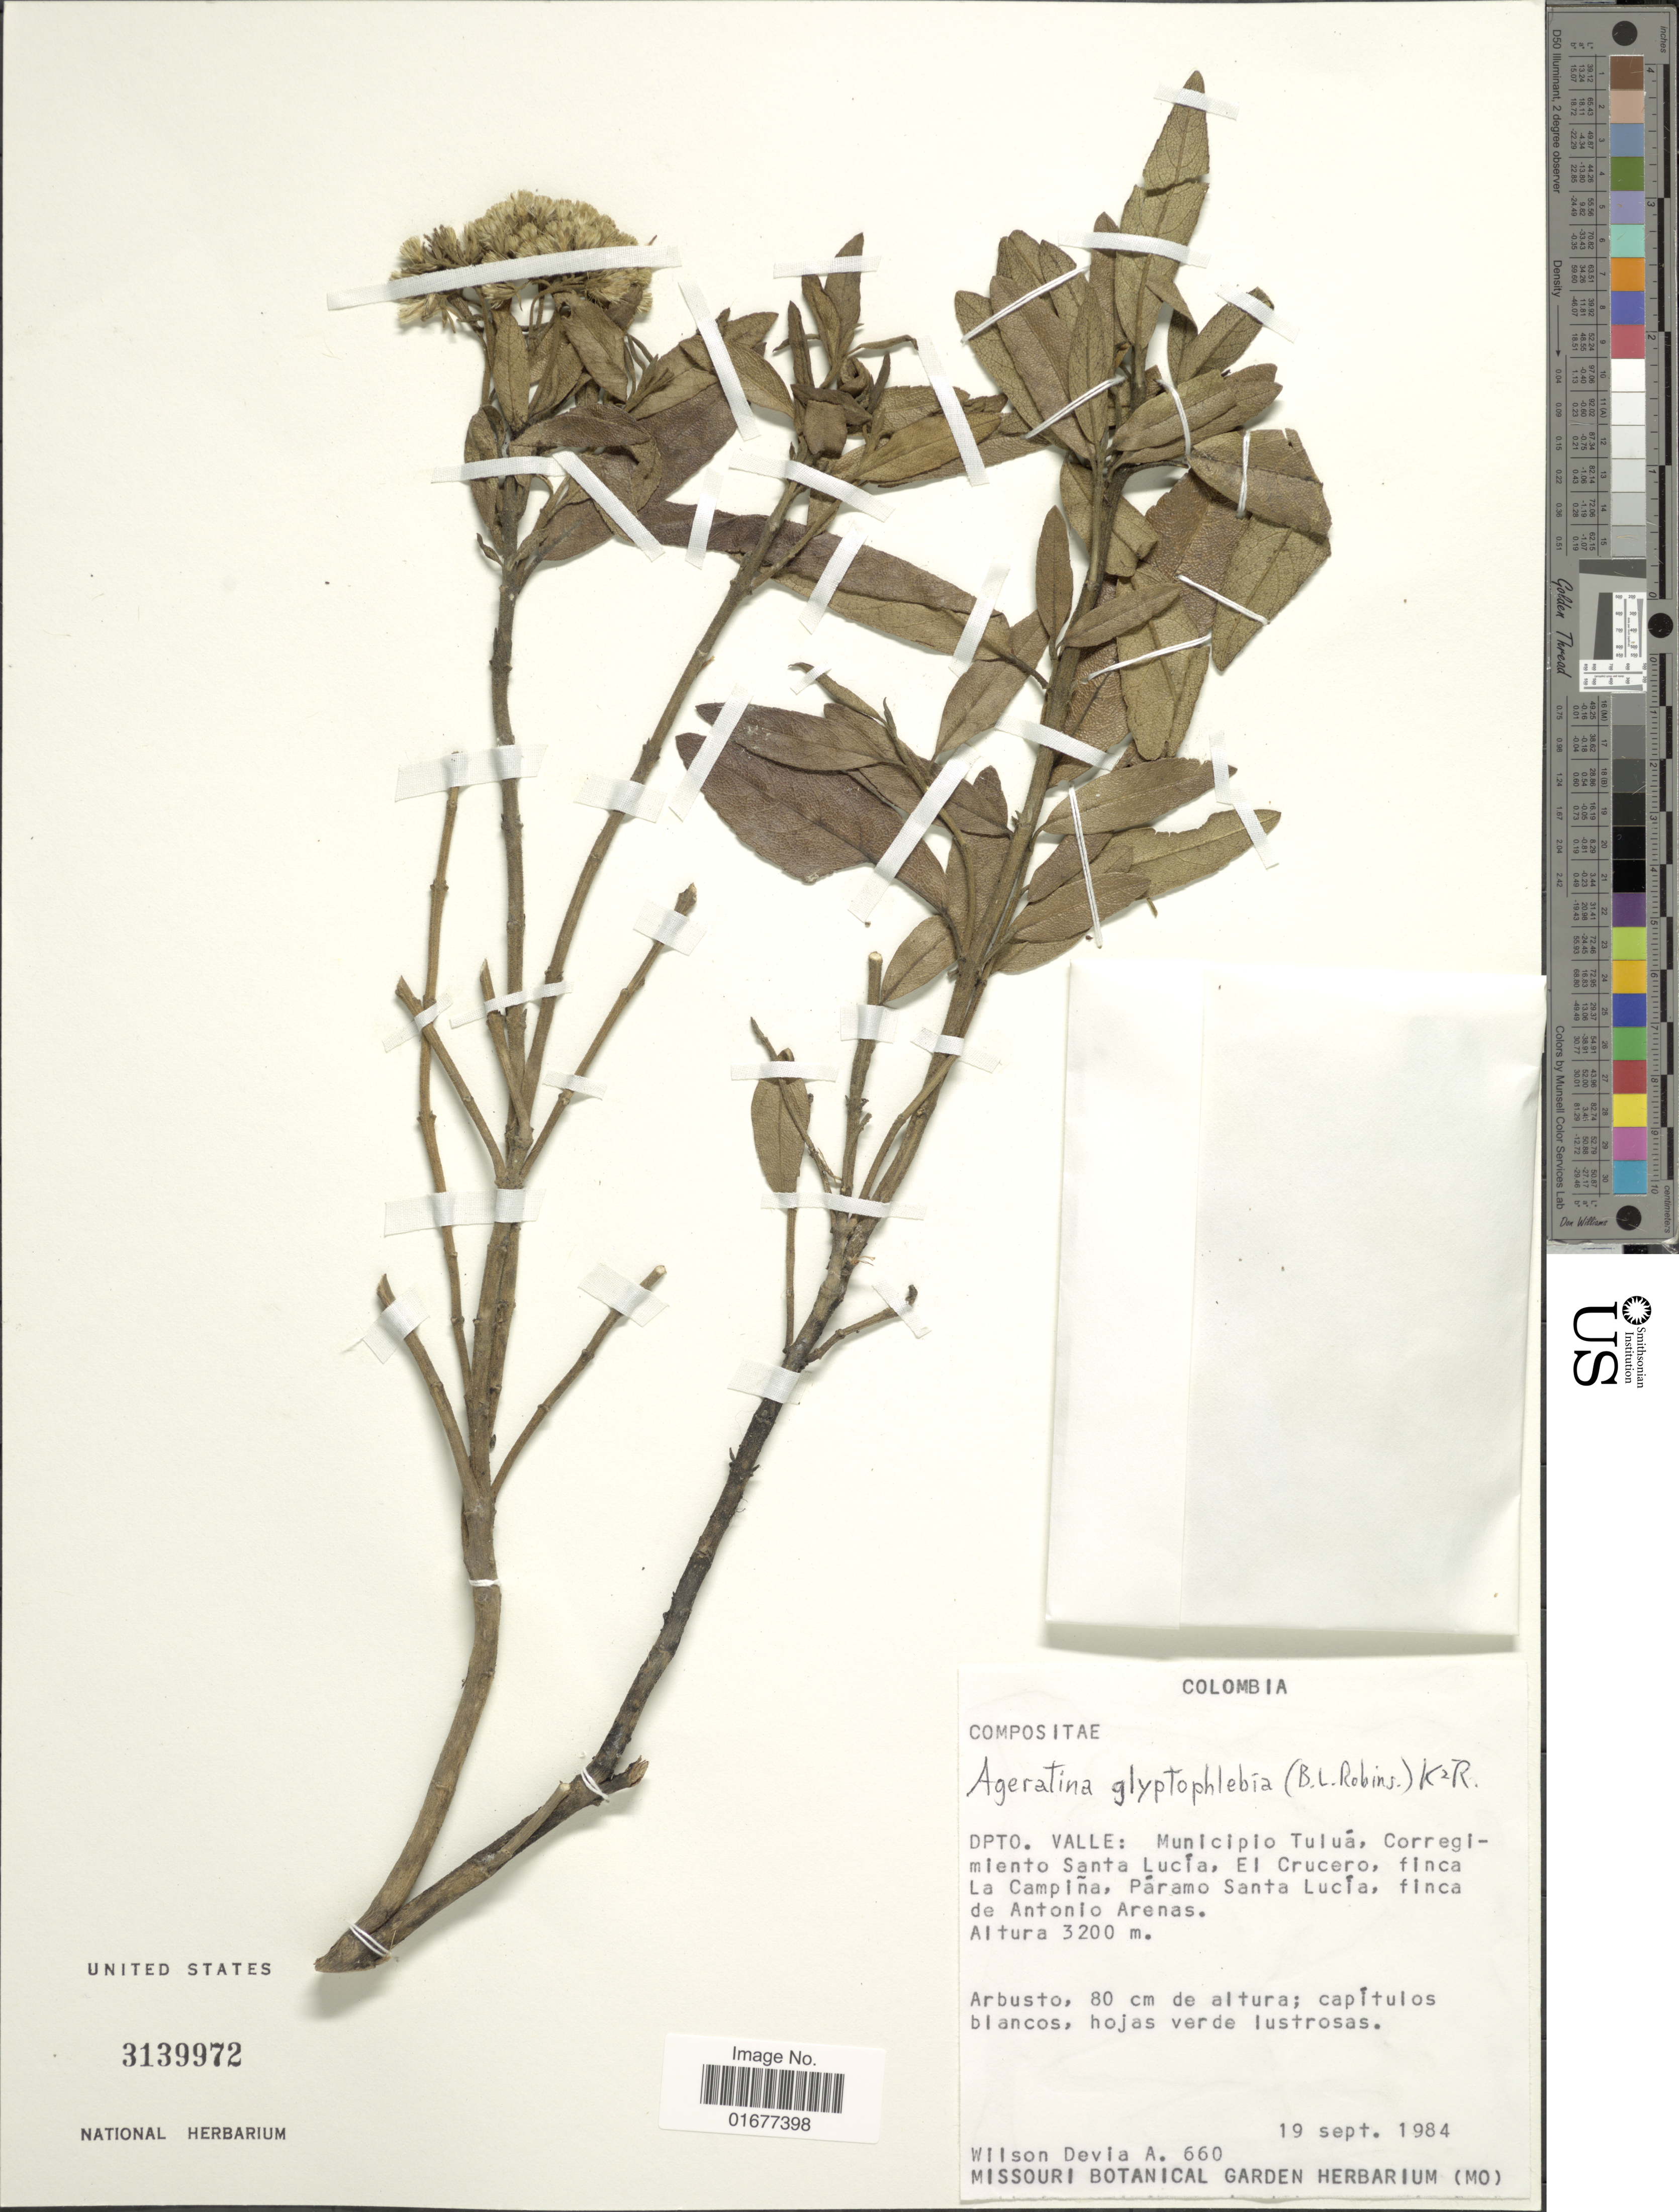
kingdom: Plantae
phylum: Tracheophyta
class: Magnoliopsida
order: Asterales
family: Asteraceae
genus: Ageratina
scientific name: Ageratina glyptophlebia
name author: (B.L. Rob.) R.M. King & H. Rob.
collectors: W. Devia A.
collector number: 660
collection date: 1984-09-19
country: Colombia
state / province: Valle del Cauca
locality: Municipio Tulua, Corregimiente Santa Lucia, El Crucero, finca La Campina, Paramo Santa Lucia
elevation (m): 3200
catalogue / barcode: US 3139972